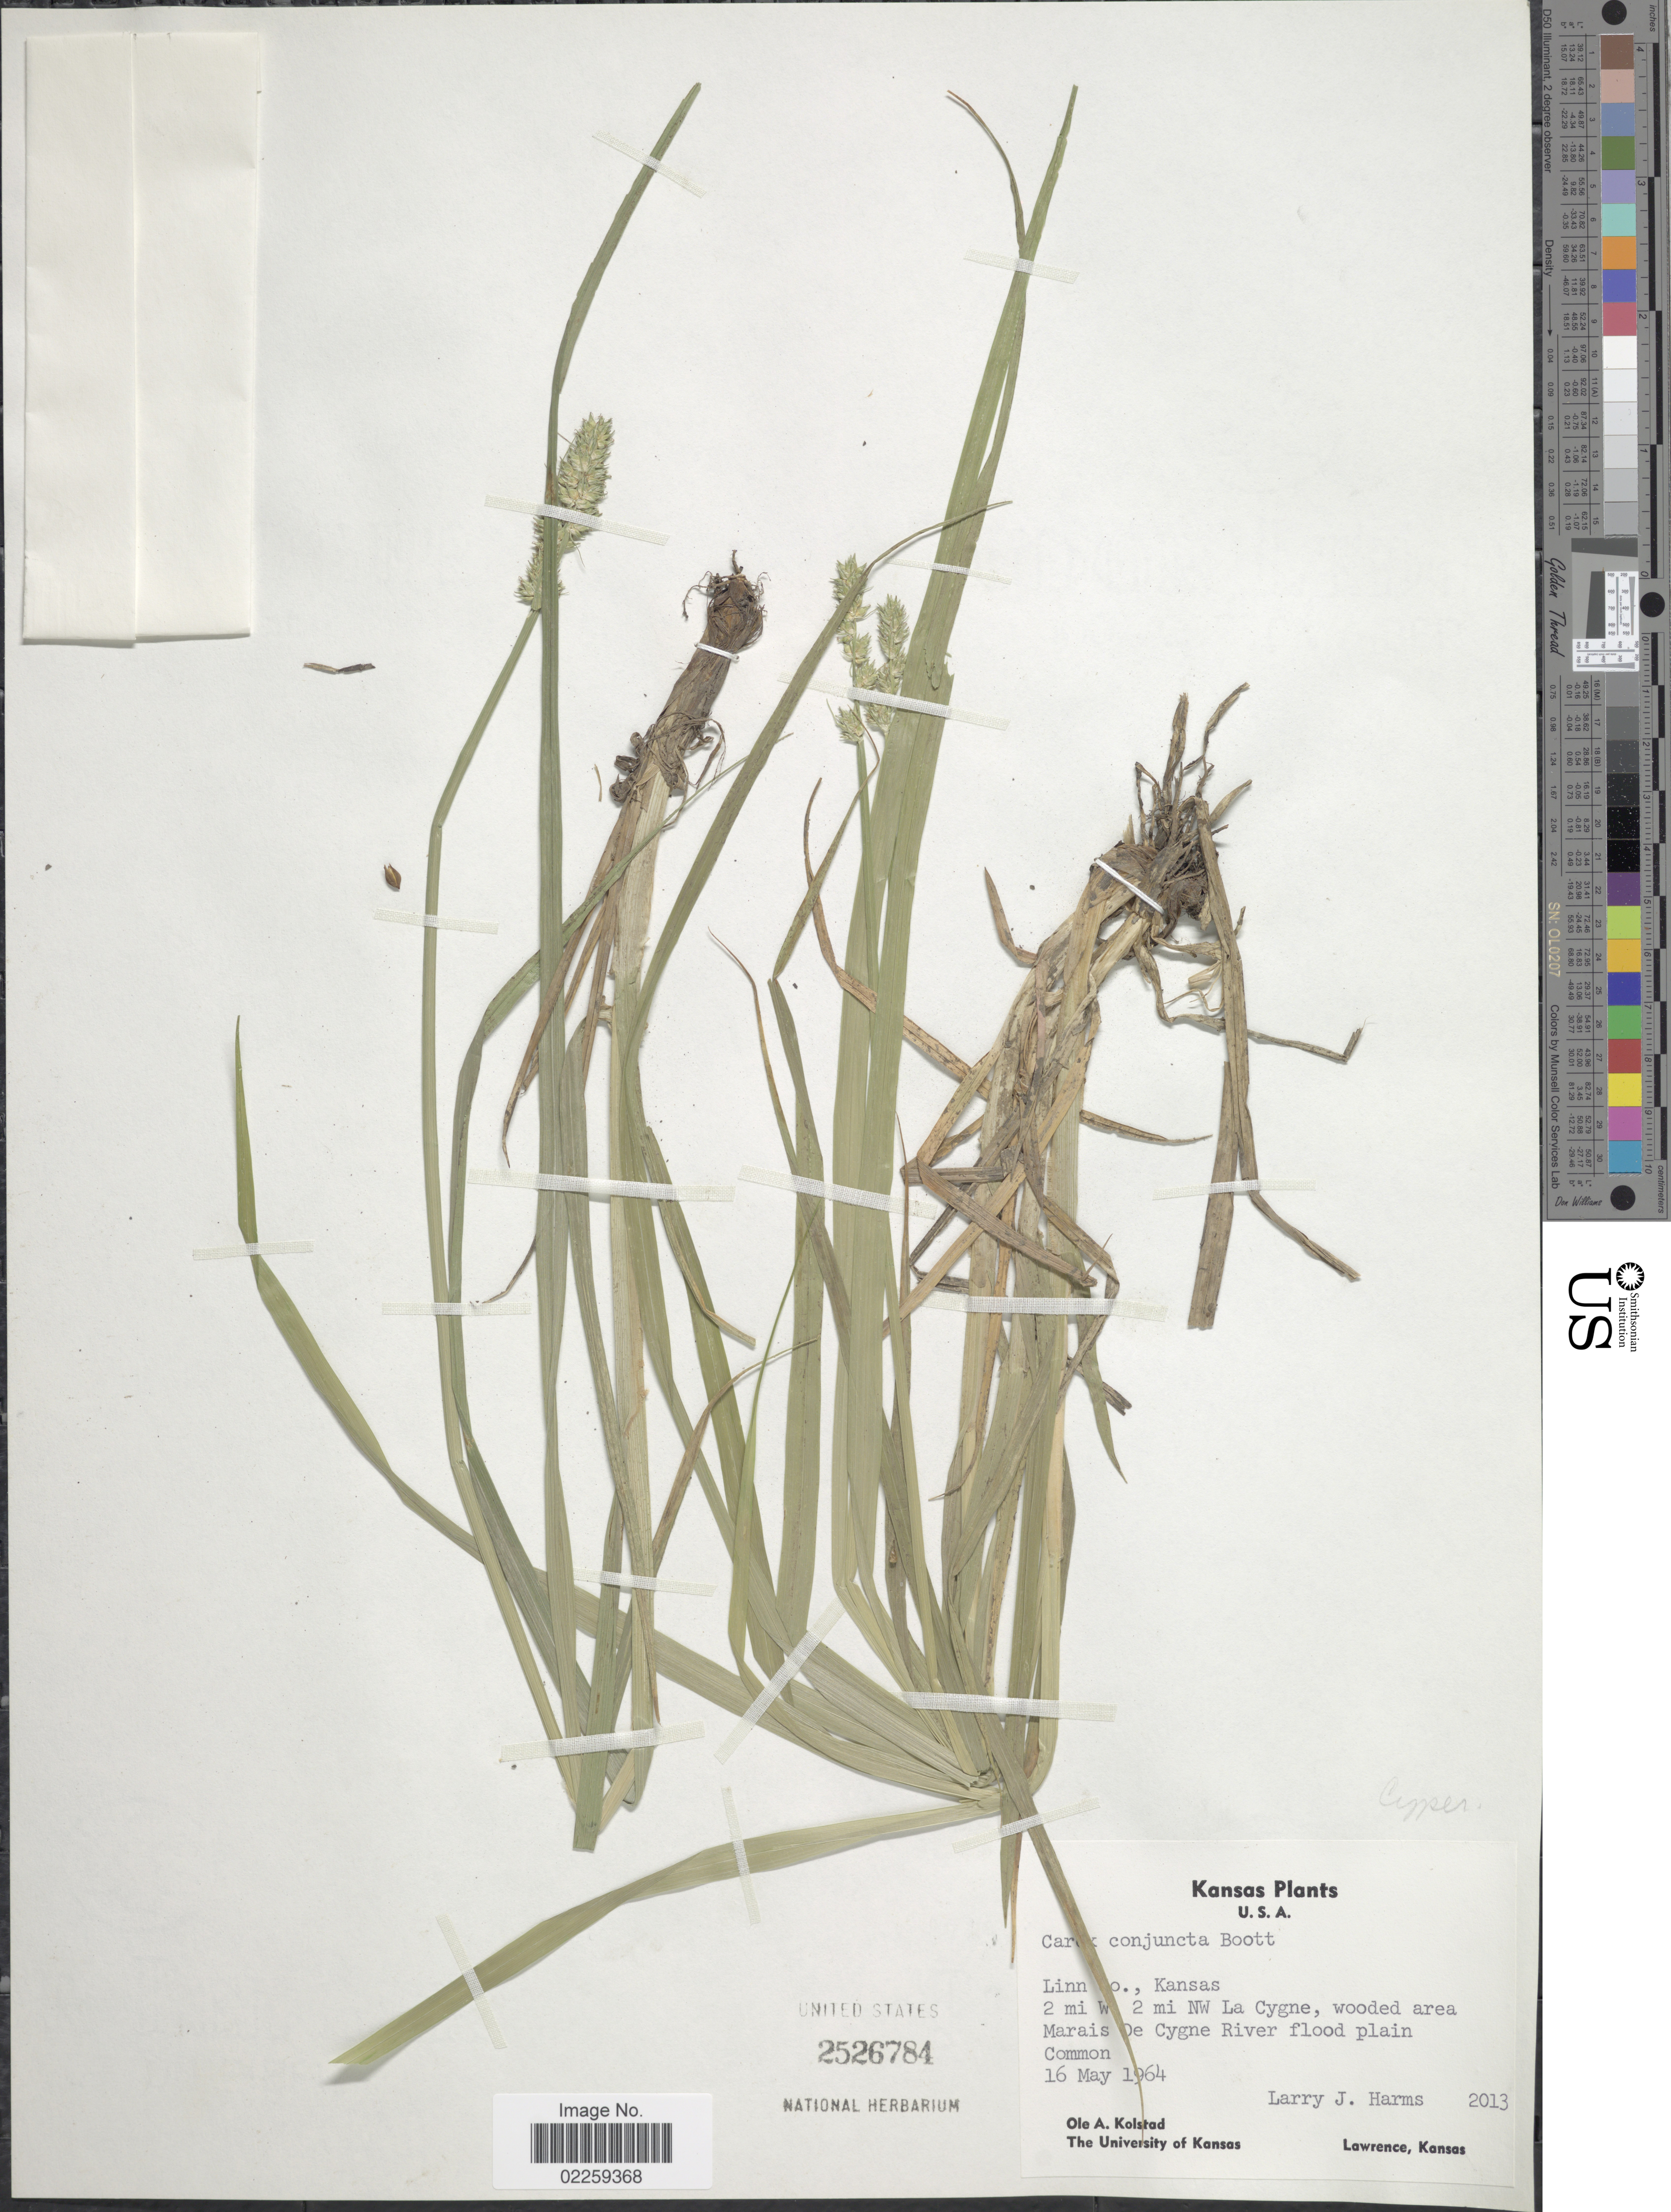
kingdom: Plantae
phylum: Tracheophyta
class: Liliopsida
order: Poales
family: Cyperaceae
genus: Carex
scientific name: Carex conjuncta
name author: Boott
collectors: O. Kolstad & L. Harms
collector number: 2013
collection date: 1964-05-16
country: United States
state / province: Kansas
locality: Linn Co. 2 mi. W 2 mi NW La Cygne, wooded area Marais e Cyne River Flood Plain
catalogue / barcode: US 2526784